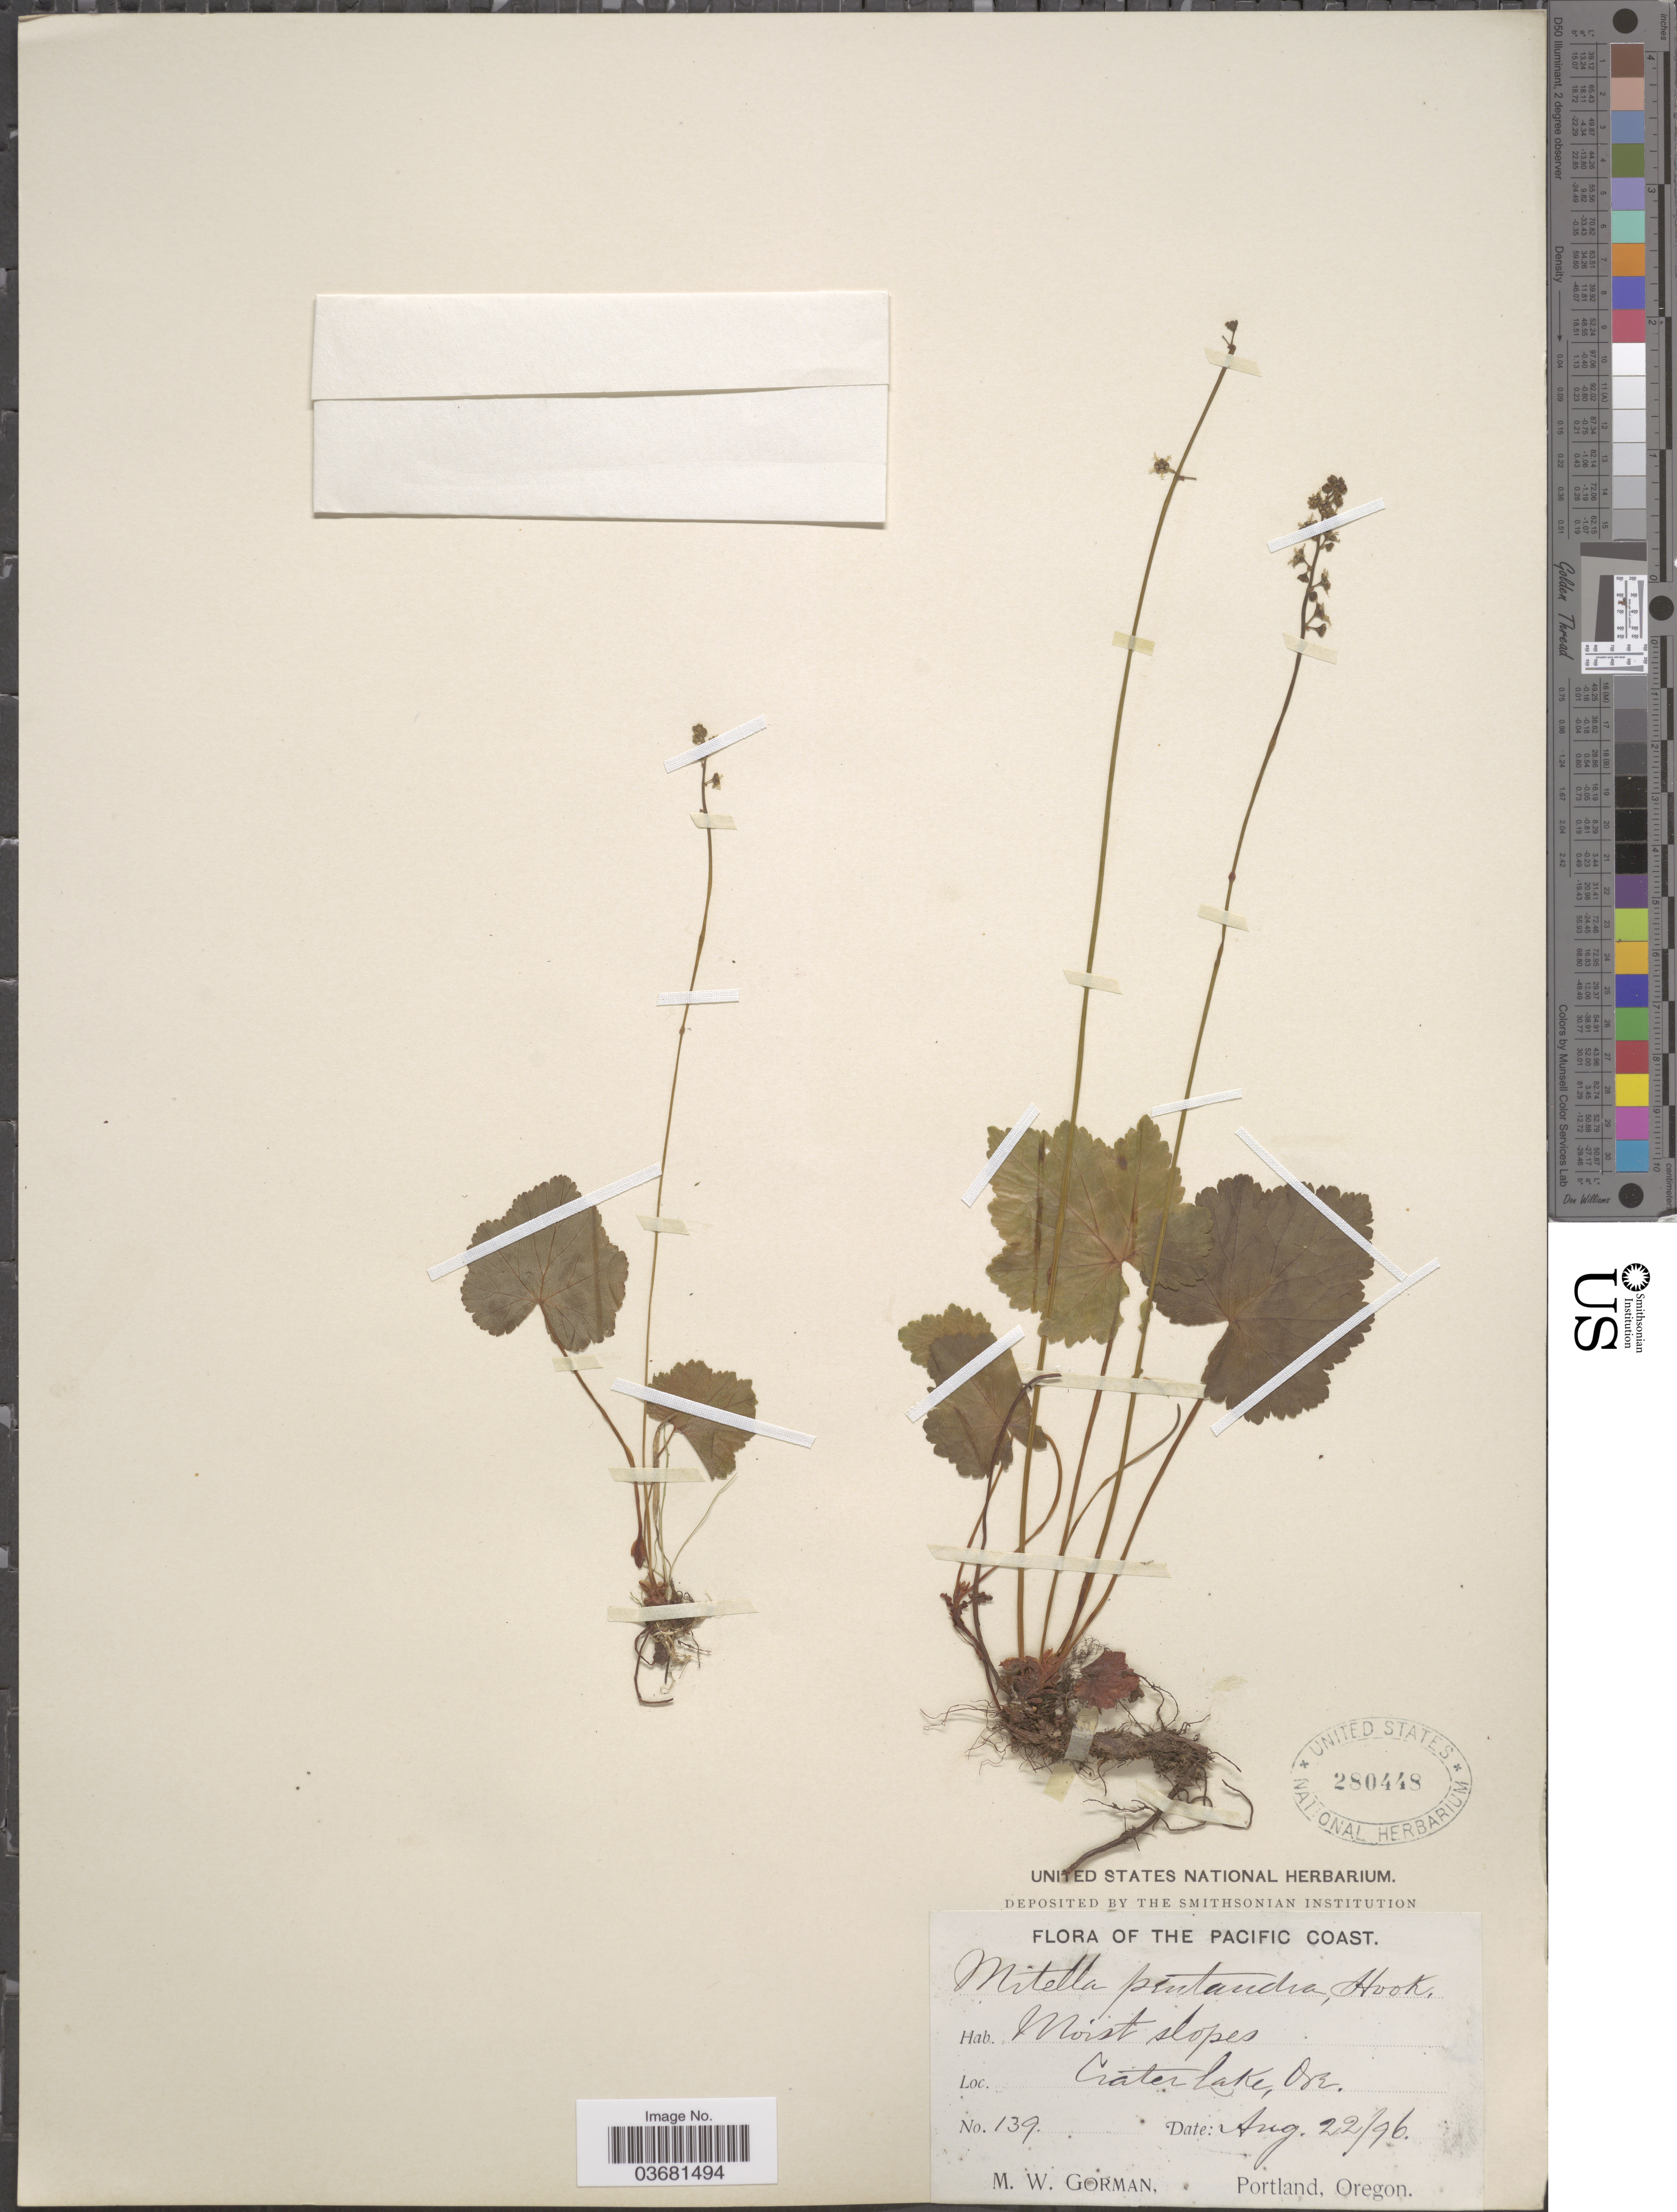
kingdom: Plantae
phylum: Tracheophyta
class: Magnoliopsida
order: Saxifragales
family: Saxifragaceae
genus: Mitella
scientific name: Mitella pentandra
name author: Hook.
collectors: M. W. Gorman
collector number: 139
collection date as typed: Transcribed d/m/y: 22/8/96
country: United States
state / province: Oregon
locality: The Pacific Coast. Crater Lake.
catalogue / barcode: US 280448